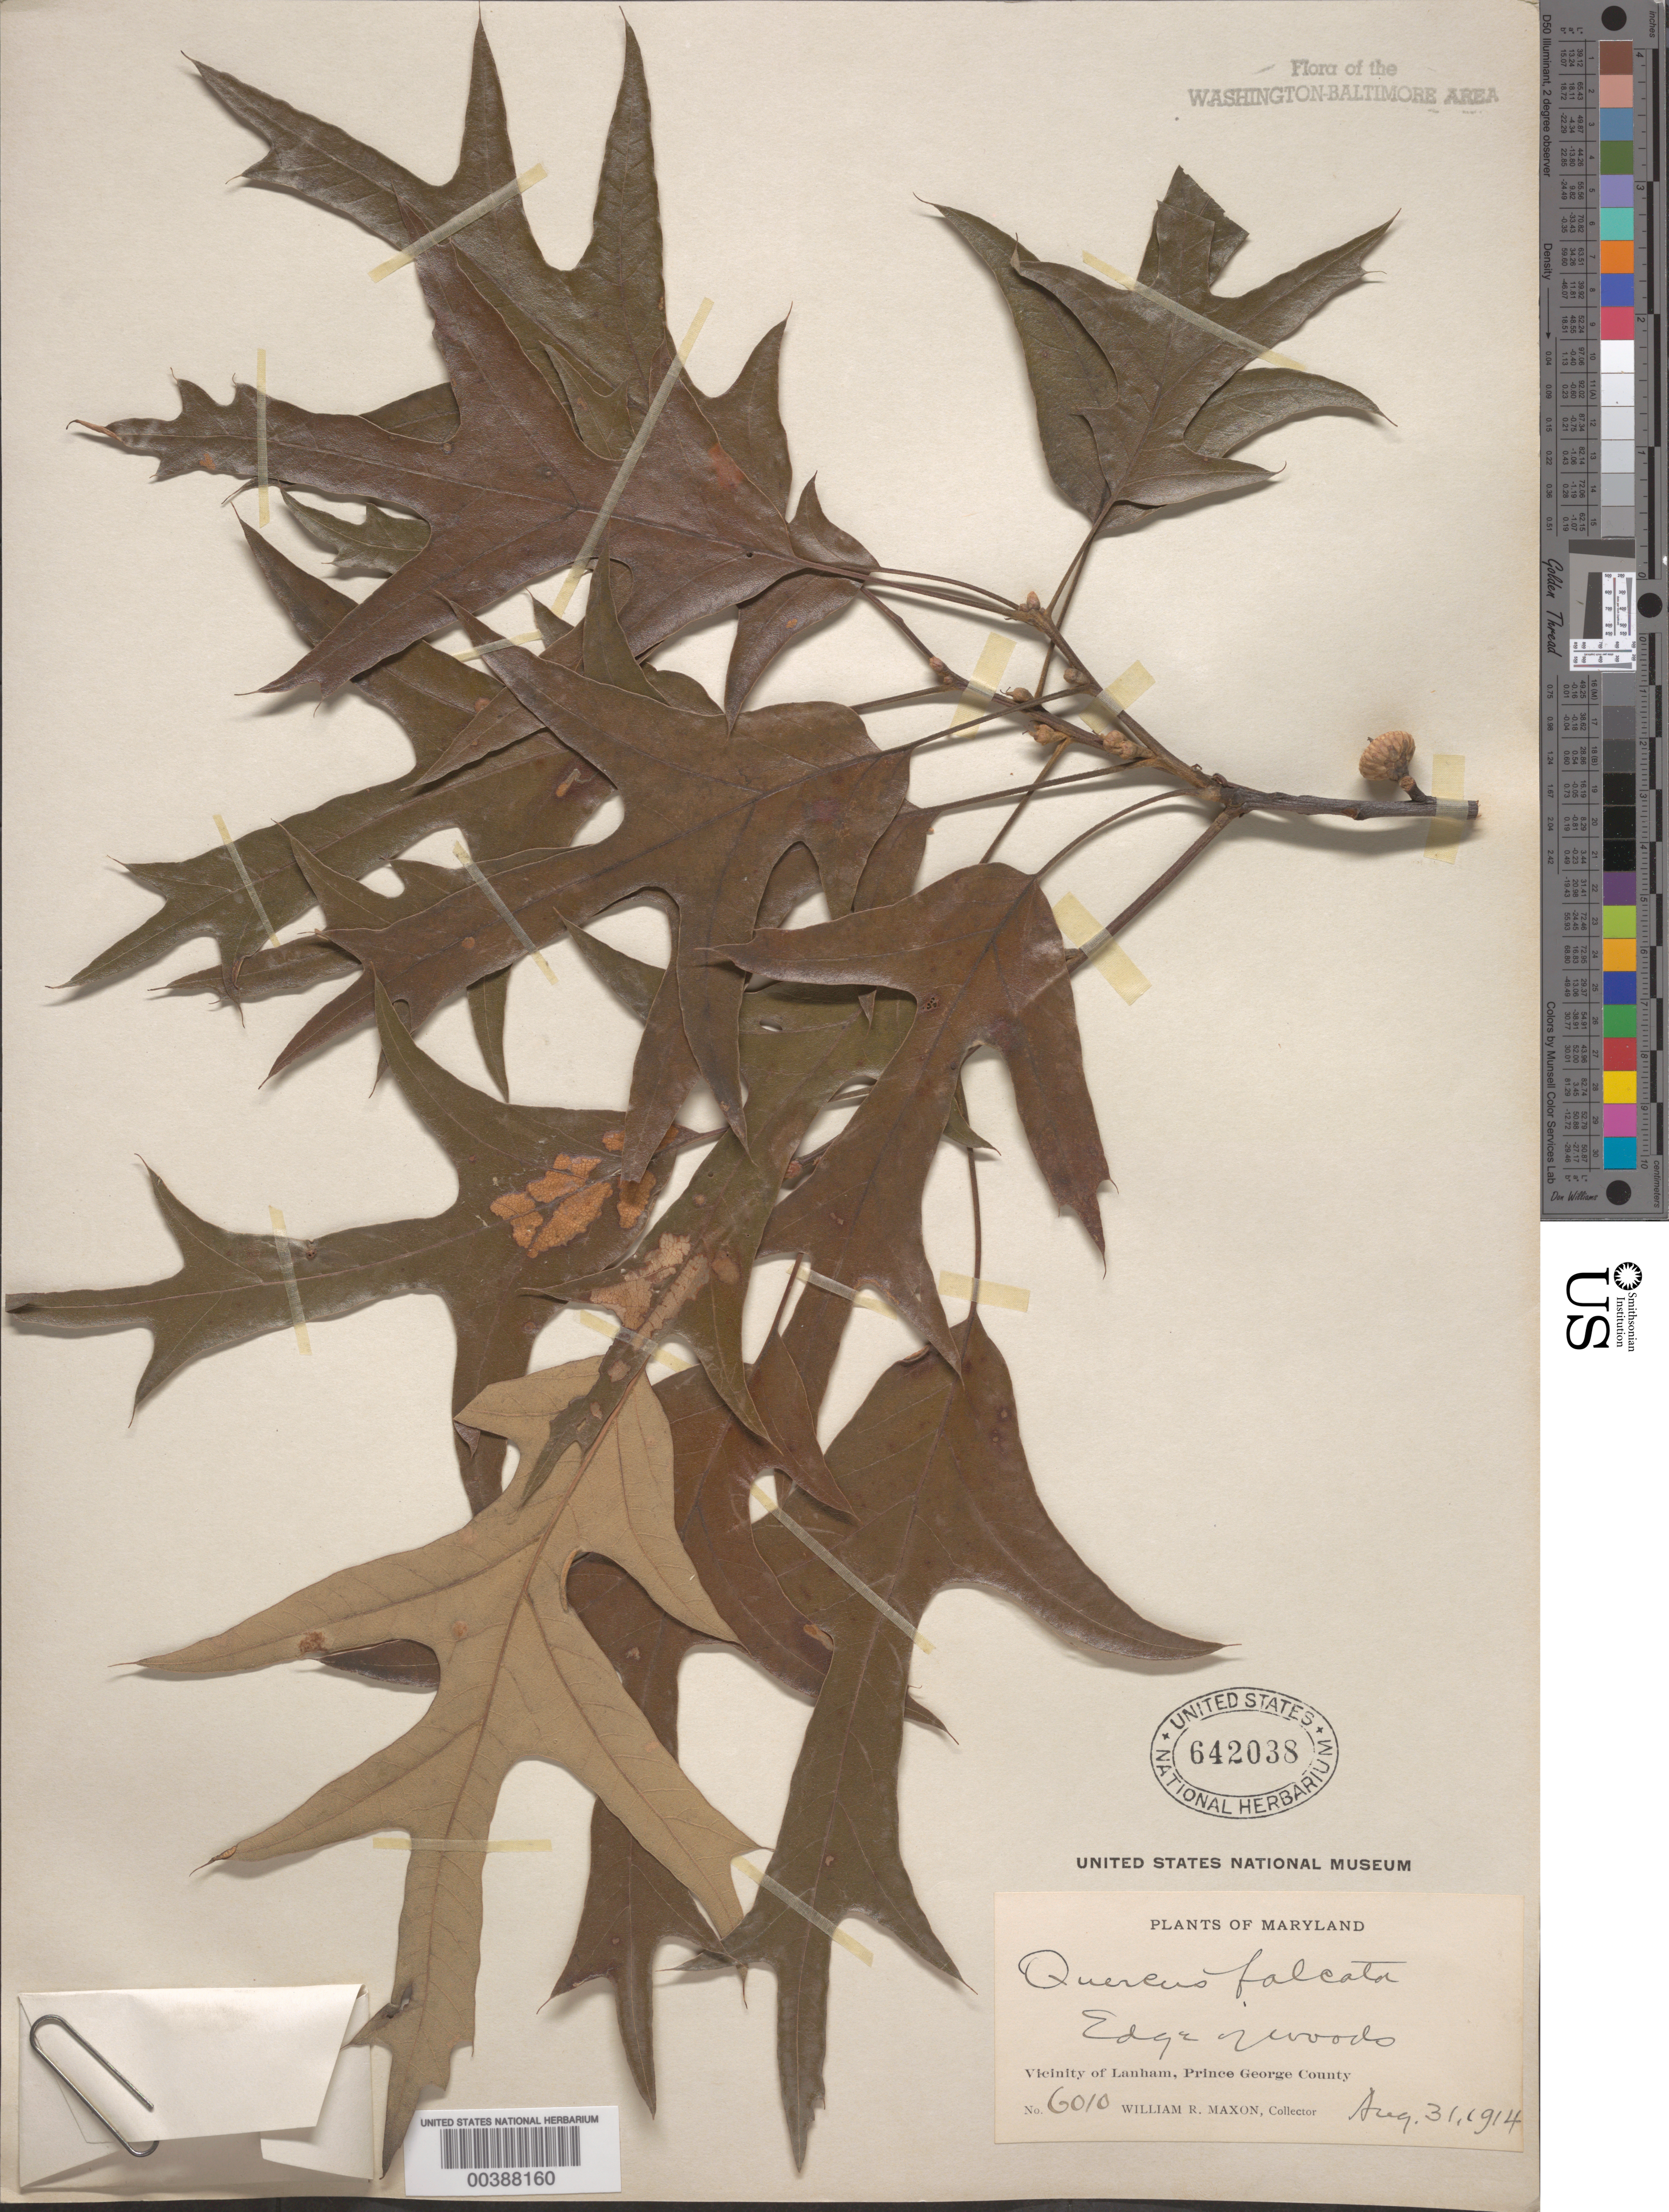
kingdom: Plantae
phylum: Tracheophyta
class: Magnoliopsida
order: Fagales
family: Fagaceae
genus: Quercus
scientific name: Quercus falcata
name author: Michx.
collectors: W. R. Maxon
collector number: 6010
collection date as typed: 31 Aug 1914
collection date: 1914-08-31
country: United States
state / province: Maryland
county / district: Prince George's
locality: Lanham vicinity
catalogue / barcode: US 642038